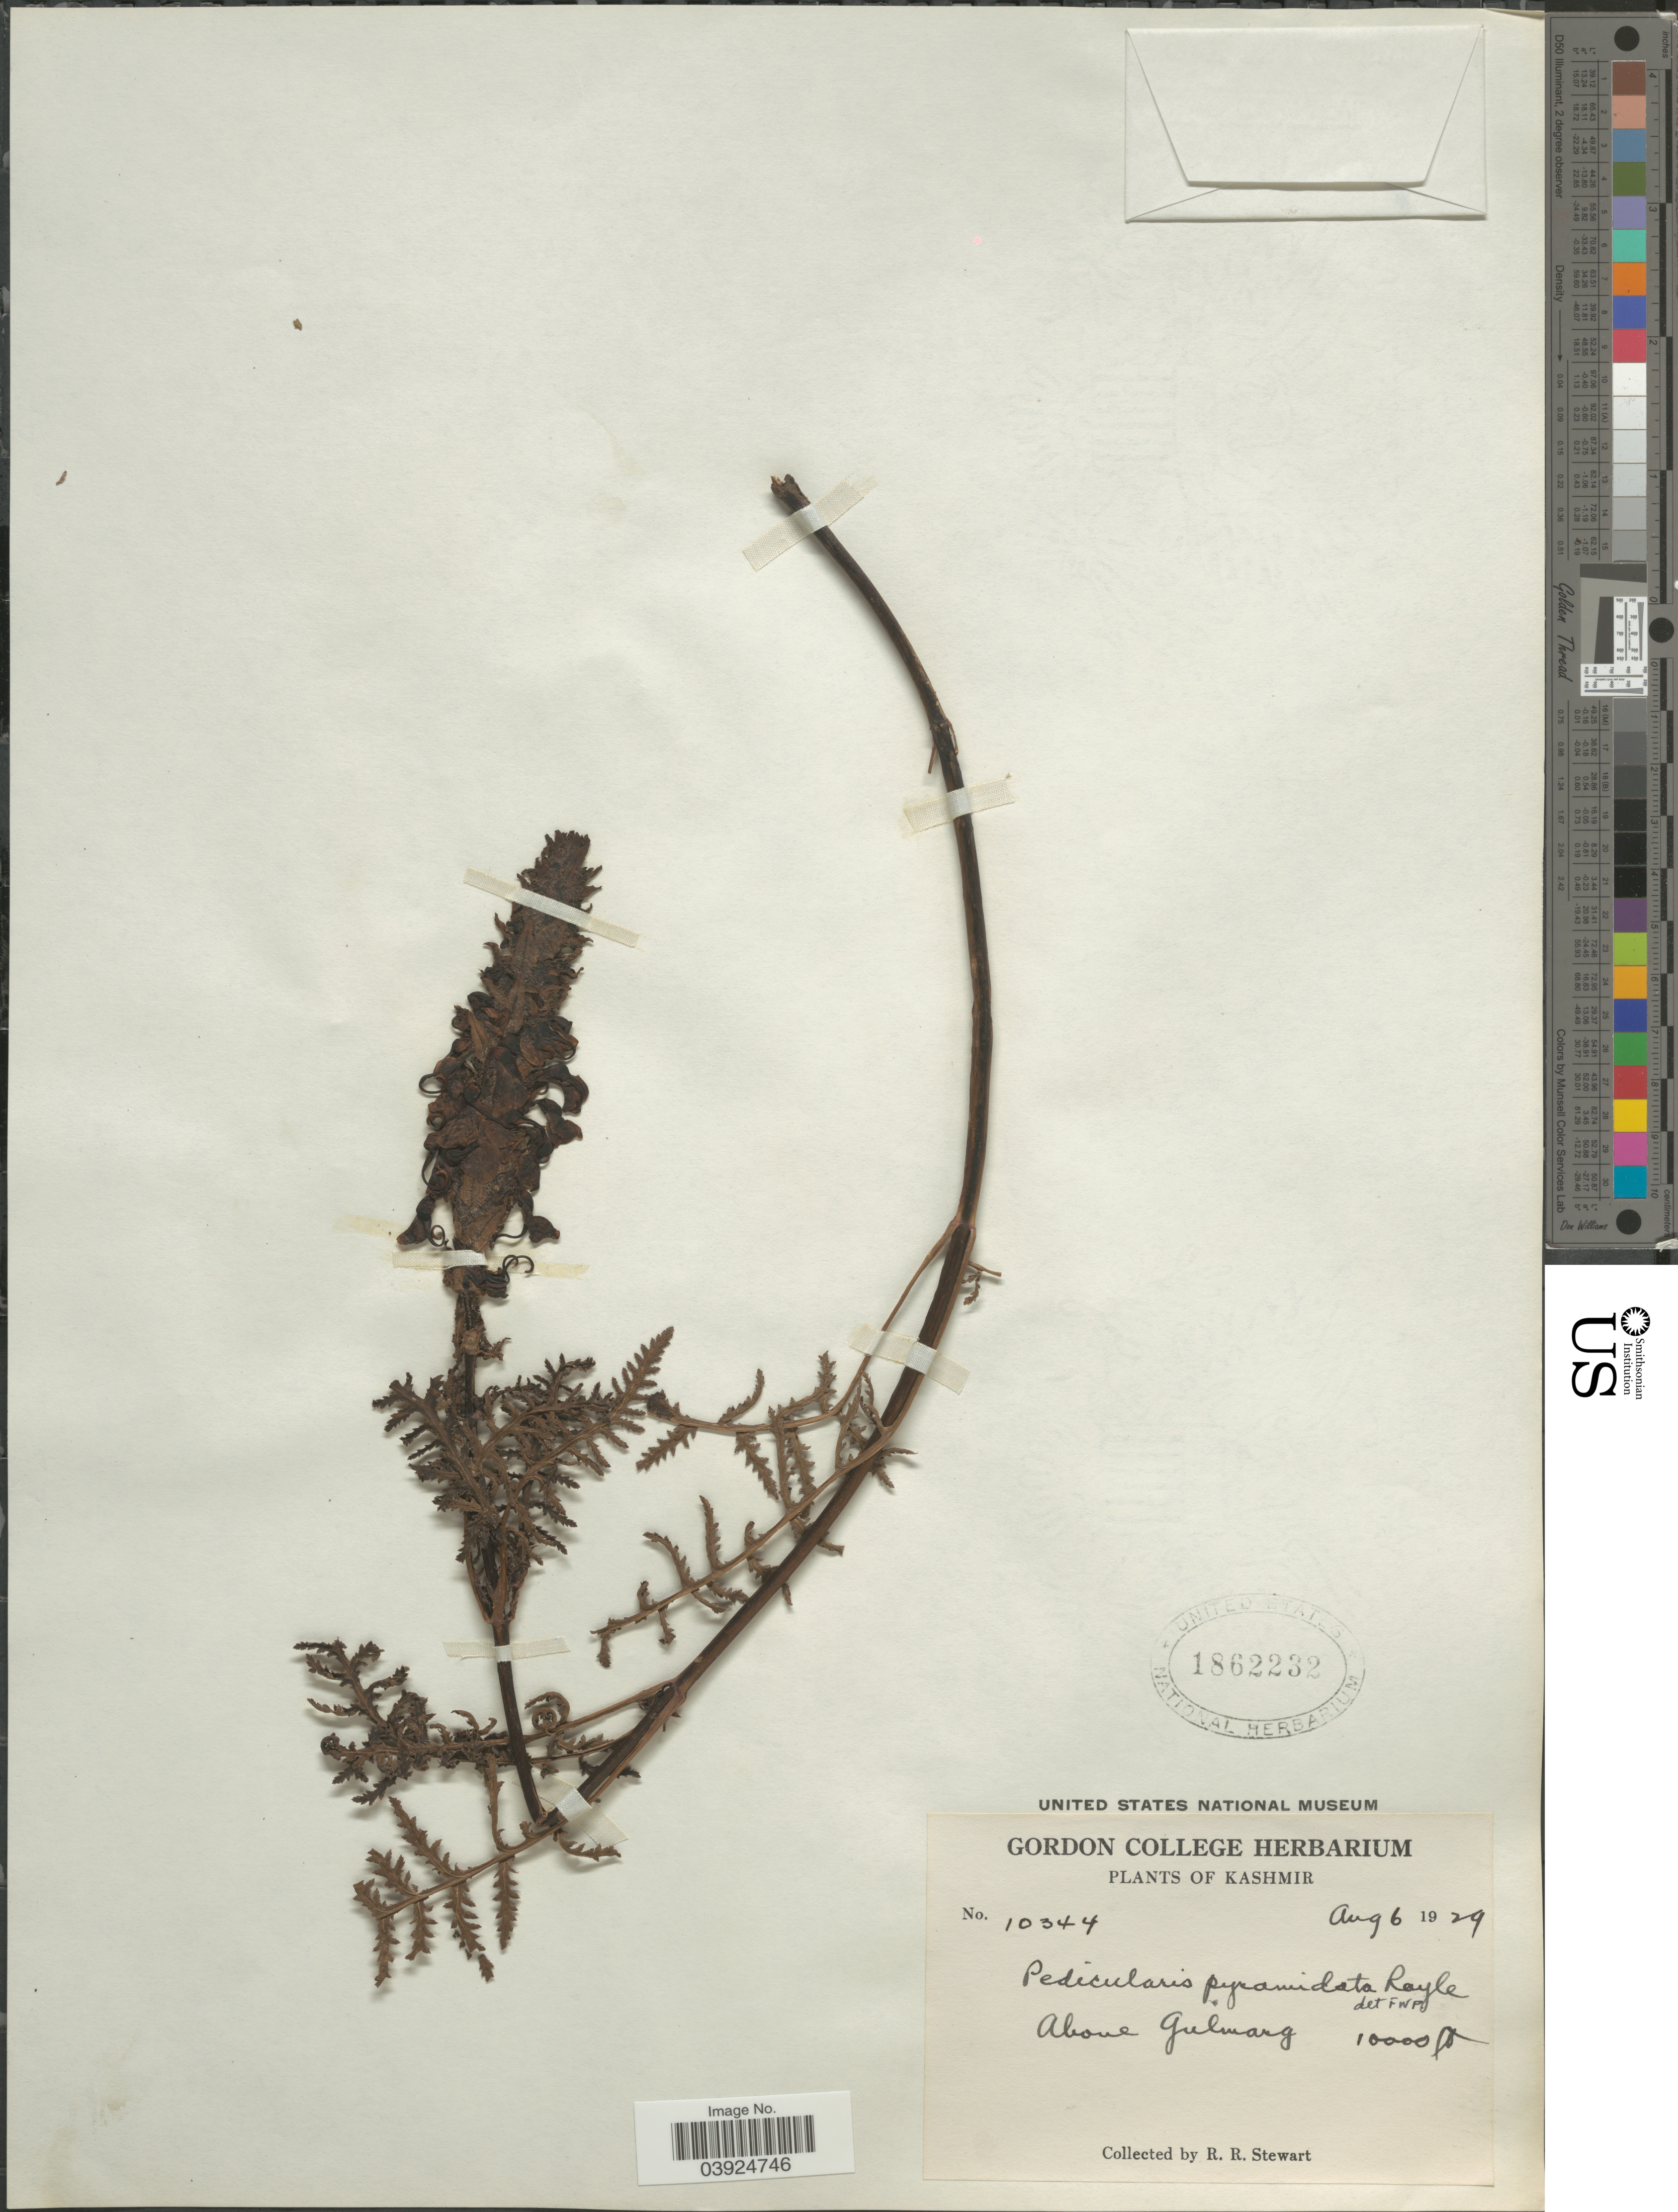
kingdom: Plantae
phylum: Tracheophyta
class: Magnoliopsida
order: Lamiales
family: Orobanchaceae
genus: Pedicularis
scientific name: Pedicularis pyramidata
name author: Royle ex Benth.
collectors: R. Stewart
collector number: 10344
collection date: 1929-08-06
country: India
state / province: Jammu and Kashmir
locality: Above Gulmarg.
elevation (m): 3048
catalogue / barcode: US 1862232